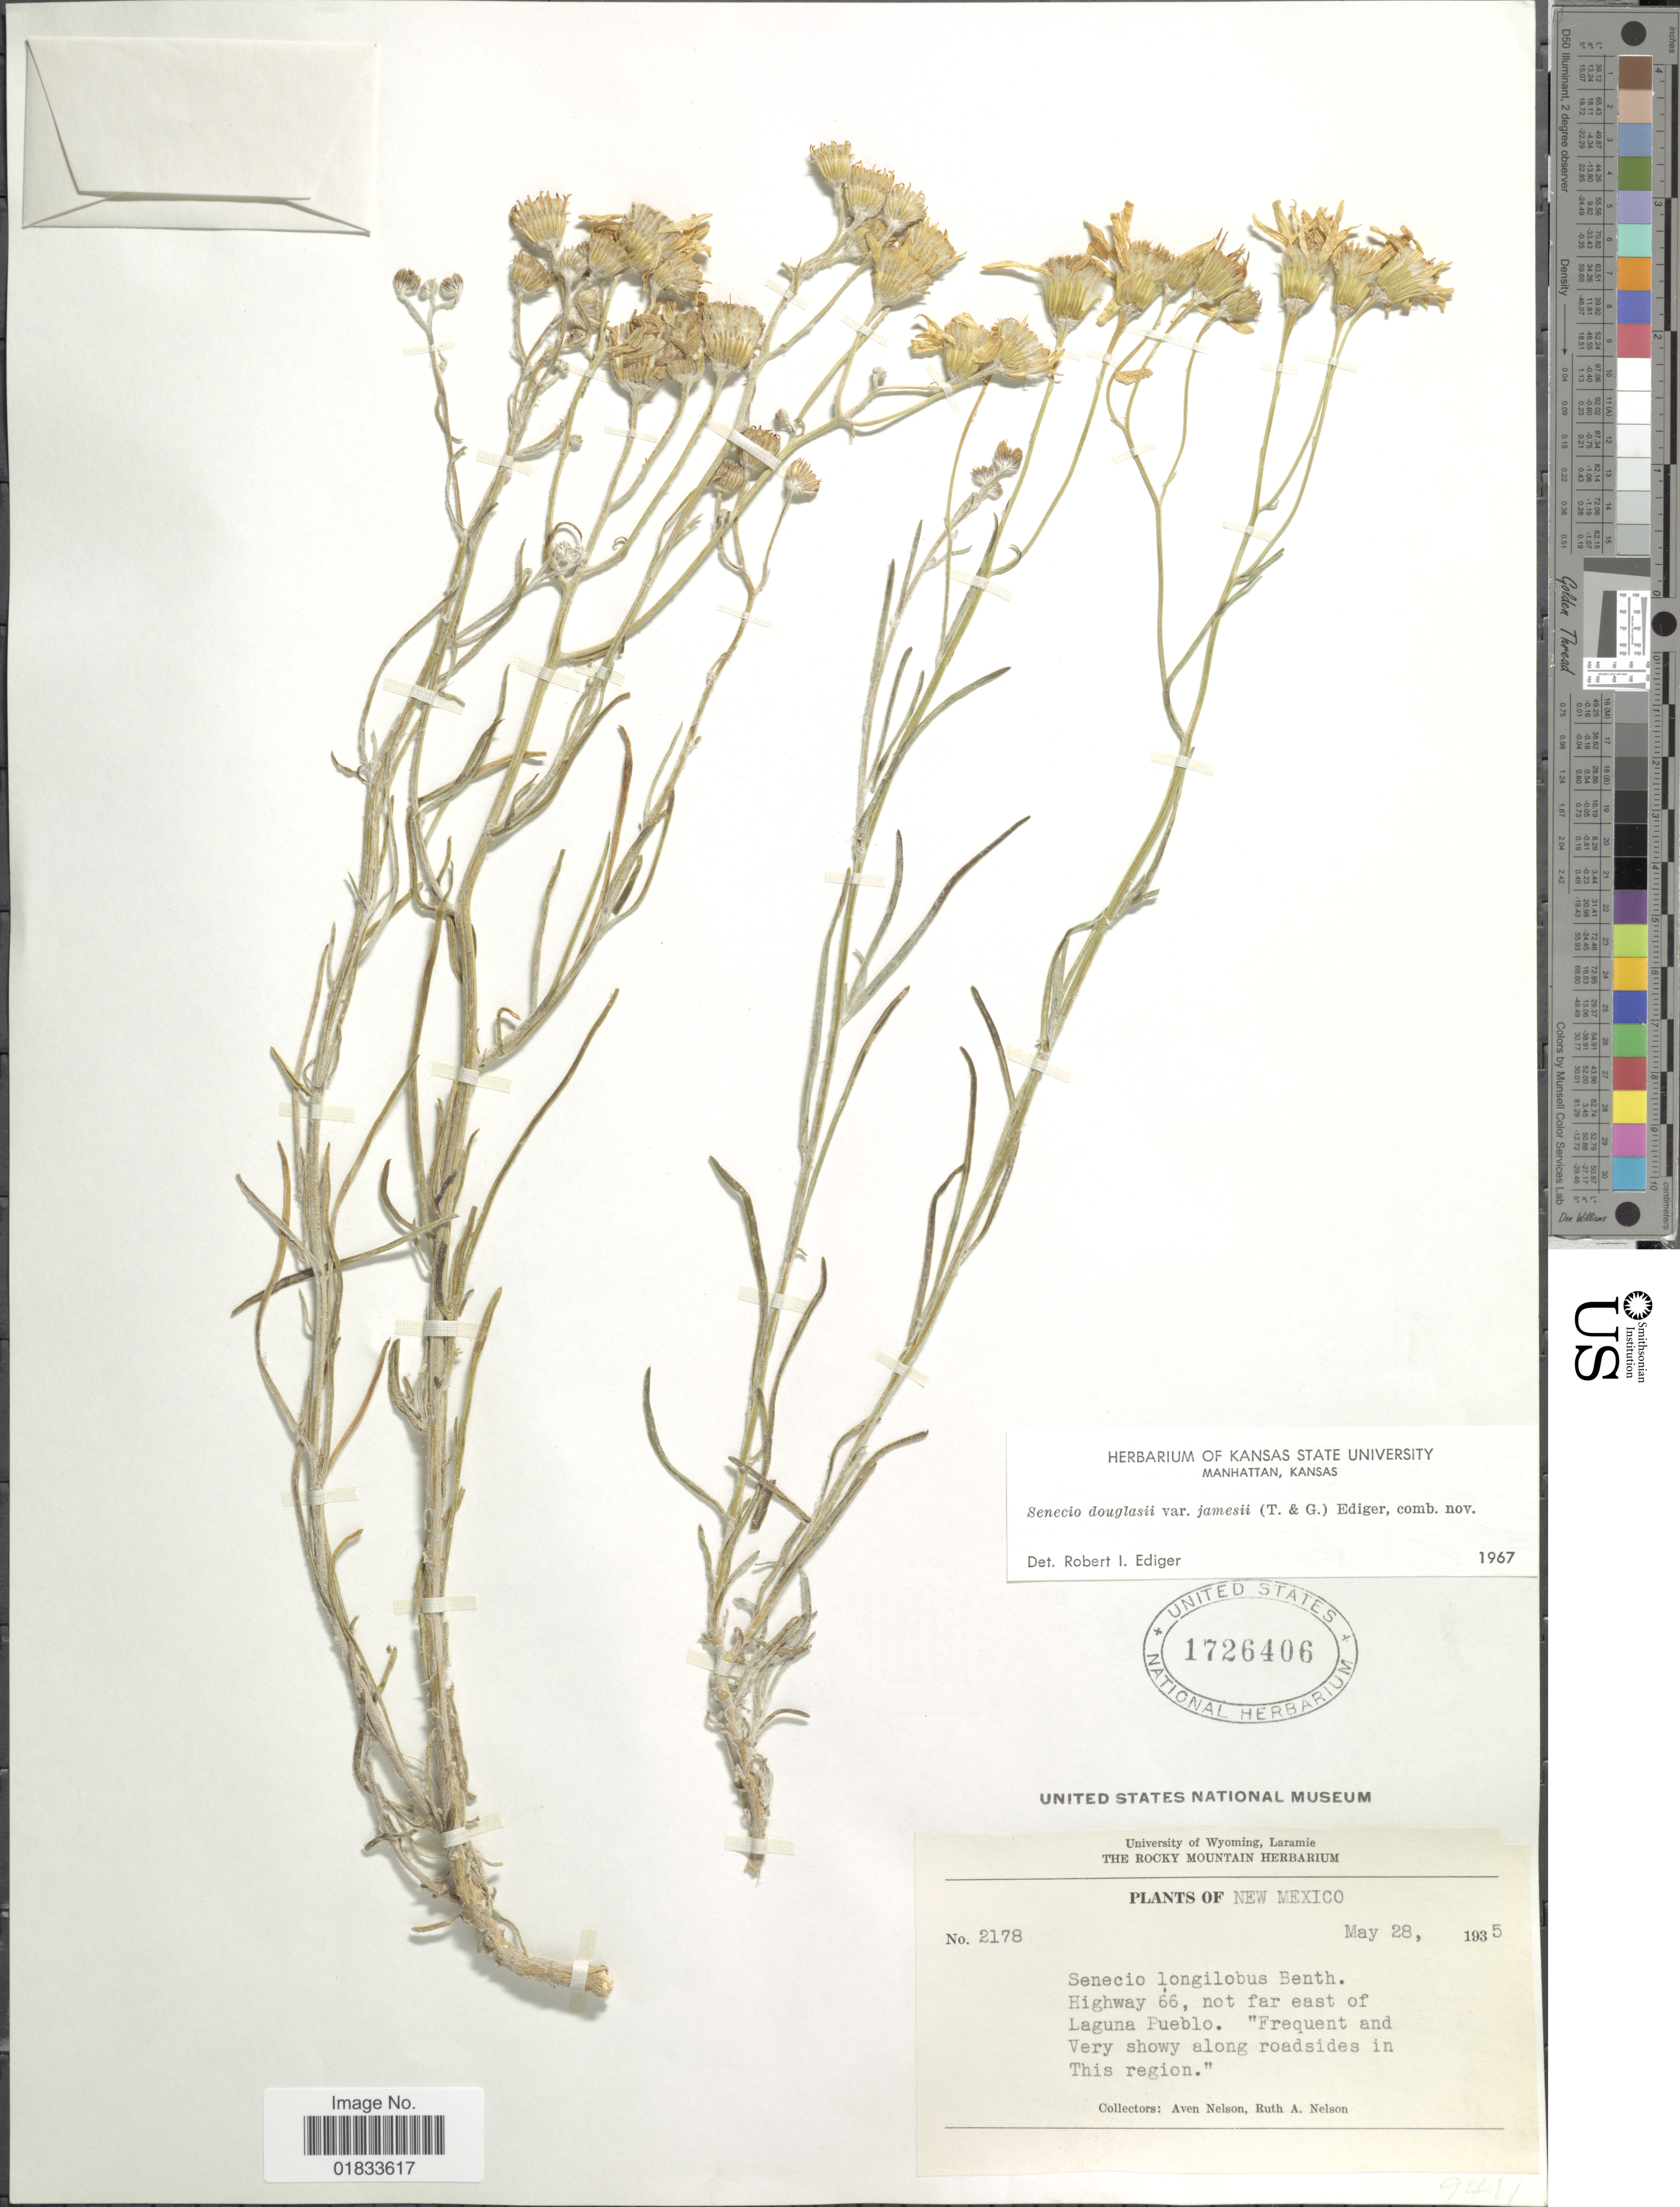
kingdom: Plantae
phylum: Tracheophyta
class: Magnoliopsida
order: Asterales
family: Asteraceae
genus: Senecio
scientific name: Senecio flaccidus var. flaccidus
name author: Less.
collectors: A. Nelson & R. A. Nelson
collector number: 2178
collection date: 1935-05-28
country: United States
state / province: New Mexico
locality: Highway 66, not far east of Laguna Pueblo.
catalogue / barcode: US 1726406